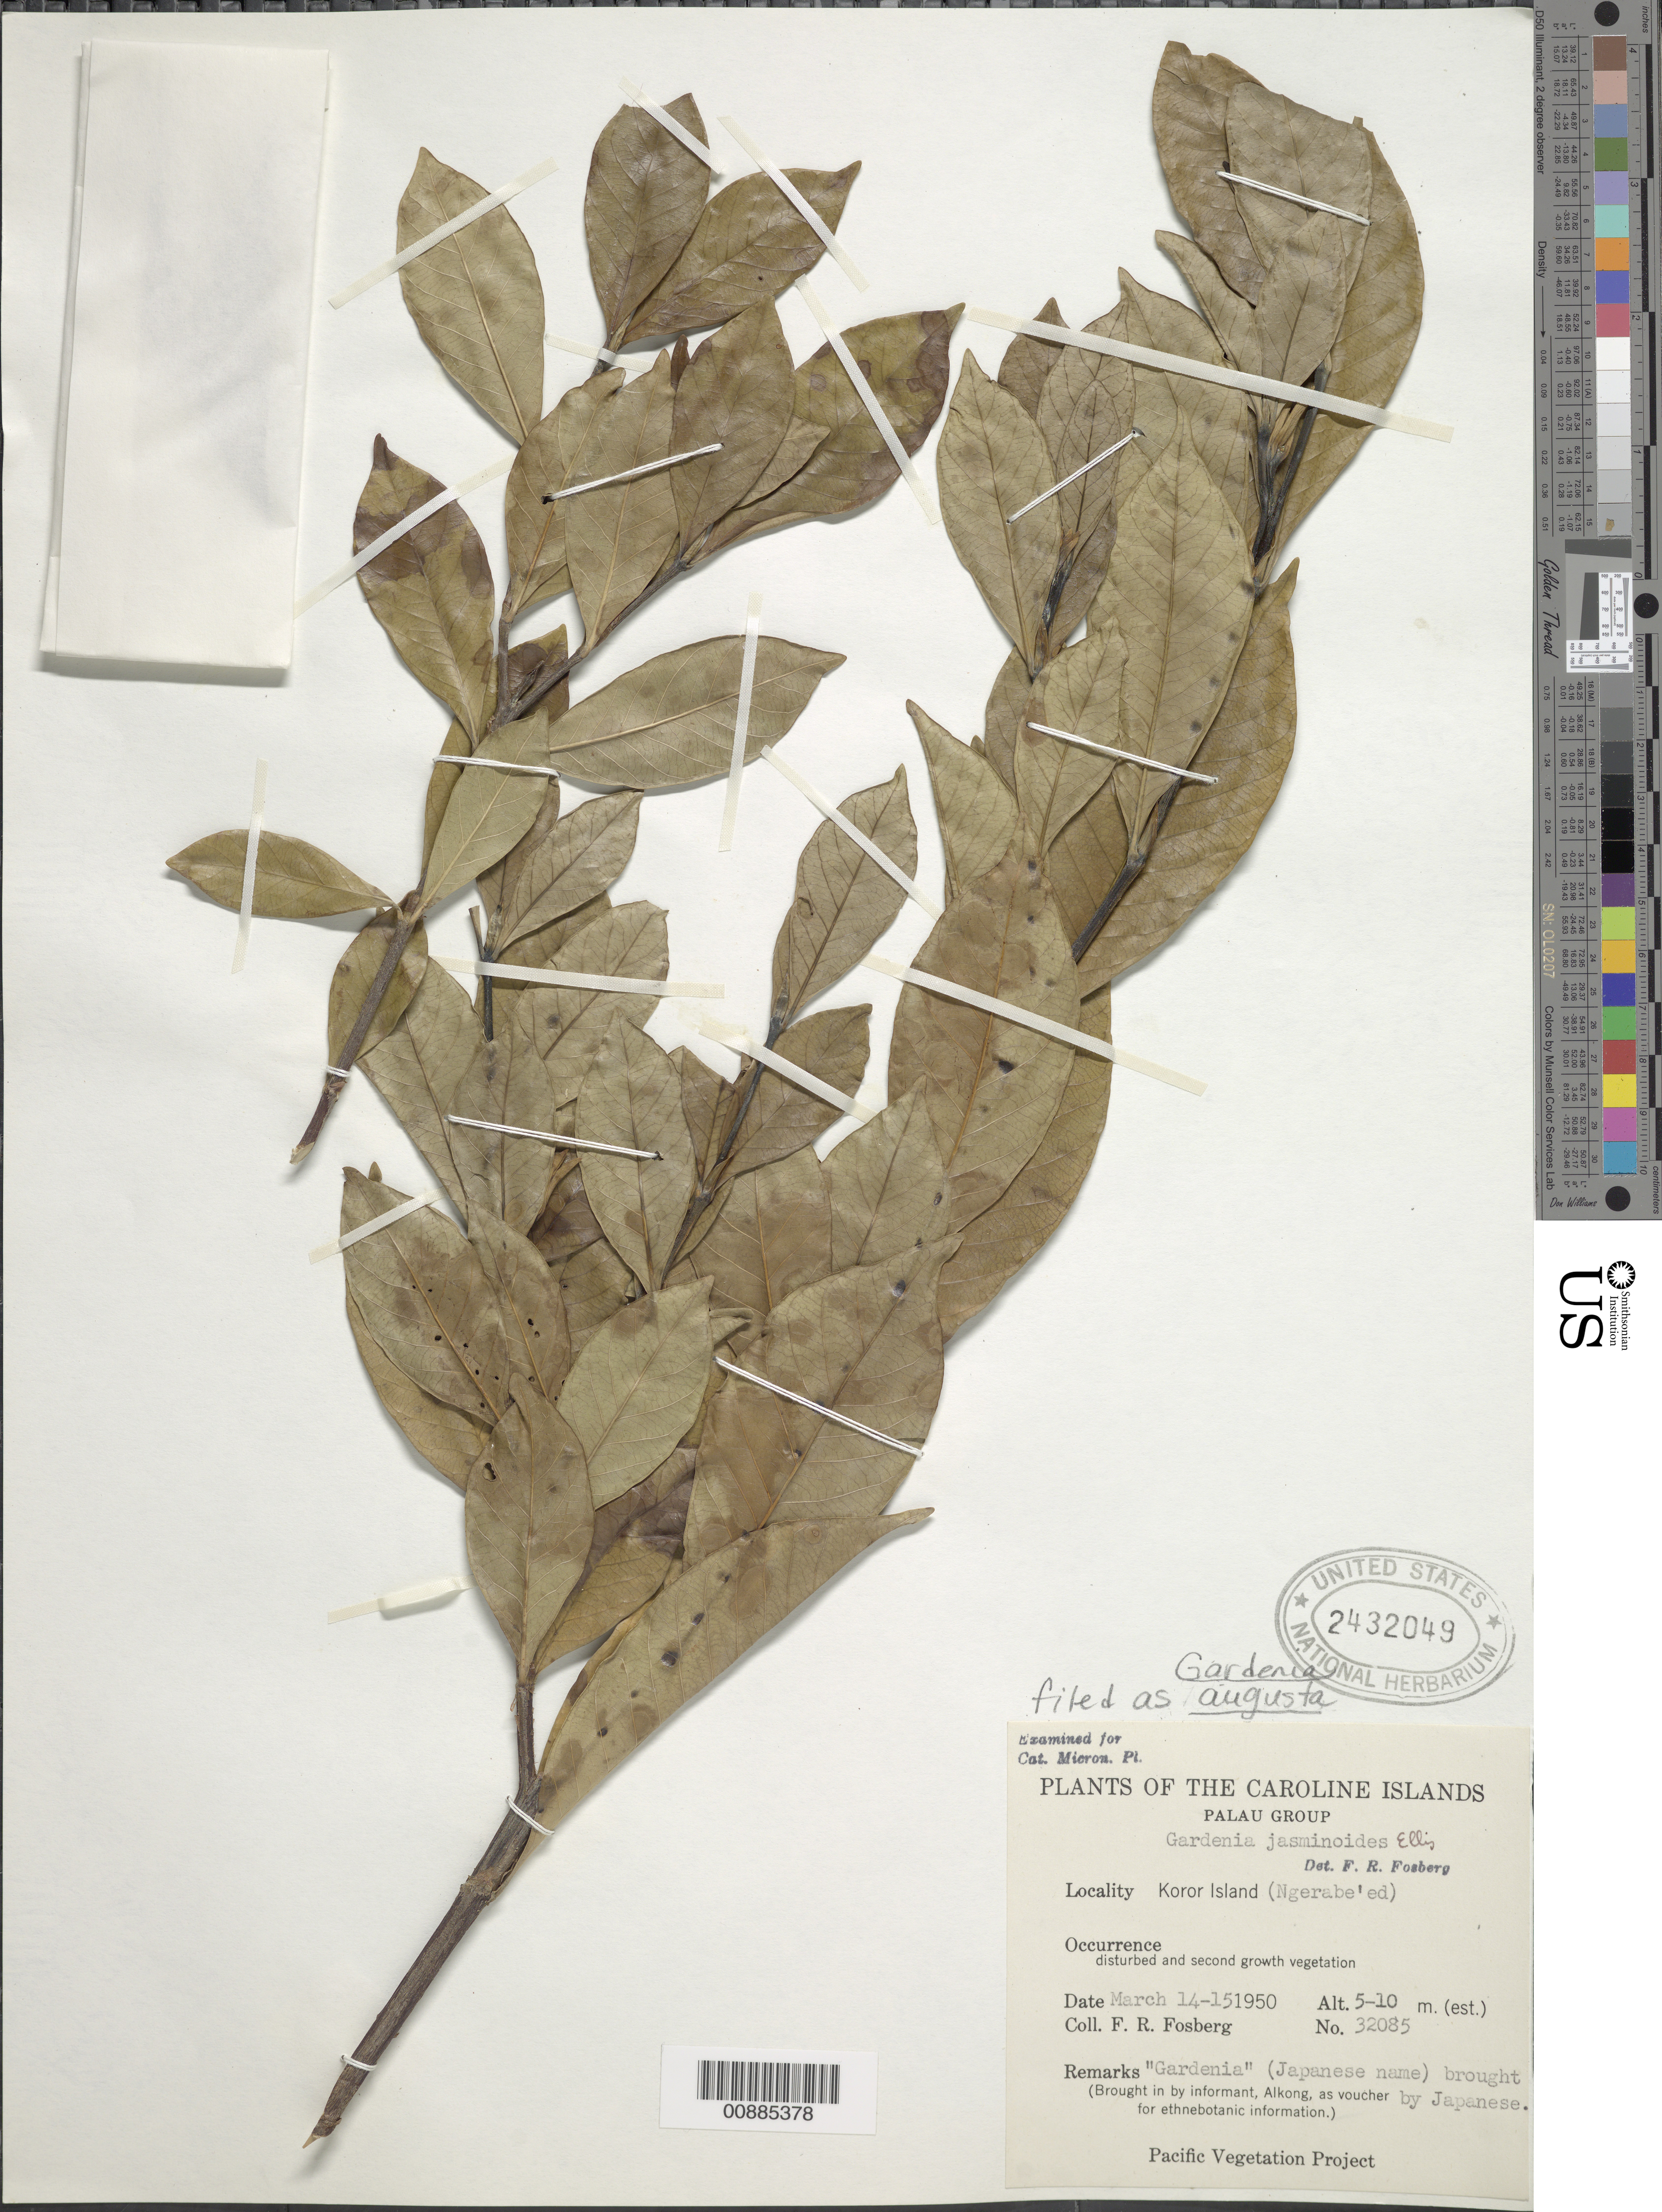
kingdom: Plantae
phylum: Tracheophyta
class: Magnoliopsida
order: Gentianales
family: Rubiaceae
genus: Gardenia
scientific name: Gardenia augusta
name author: (L.) Merr.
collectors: F. R. Fosberg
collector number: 32085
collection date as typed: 14 Mar 1950 to 15 Mar 1950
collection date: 1950-03-14/1950-03-15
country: Palau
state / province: Koror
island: Oreor (Koror)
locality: (Ngerabe'ed)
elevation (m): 5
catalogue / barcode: US 2432049